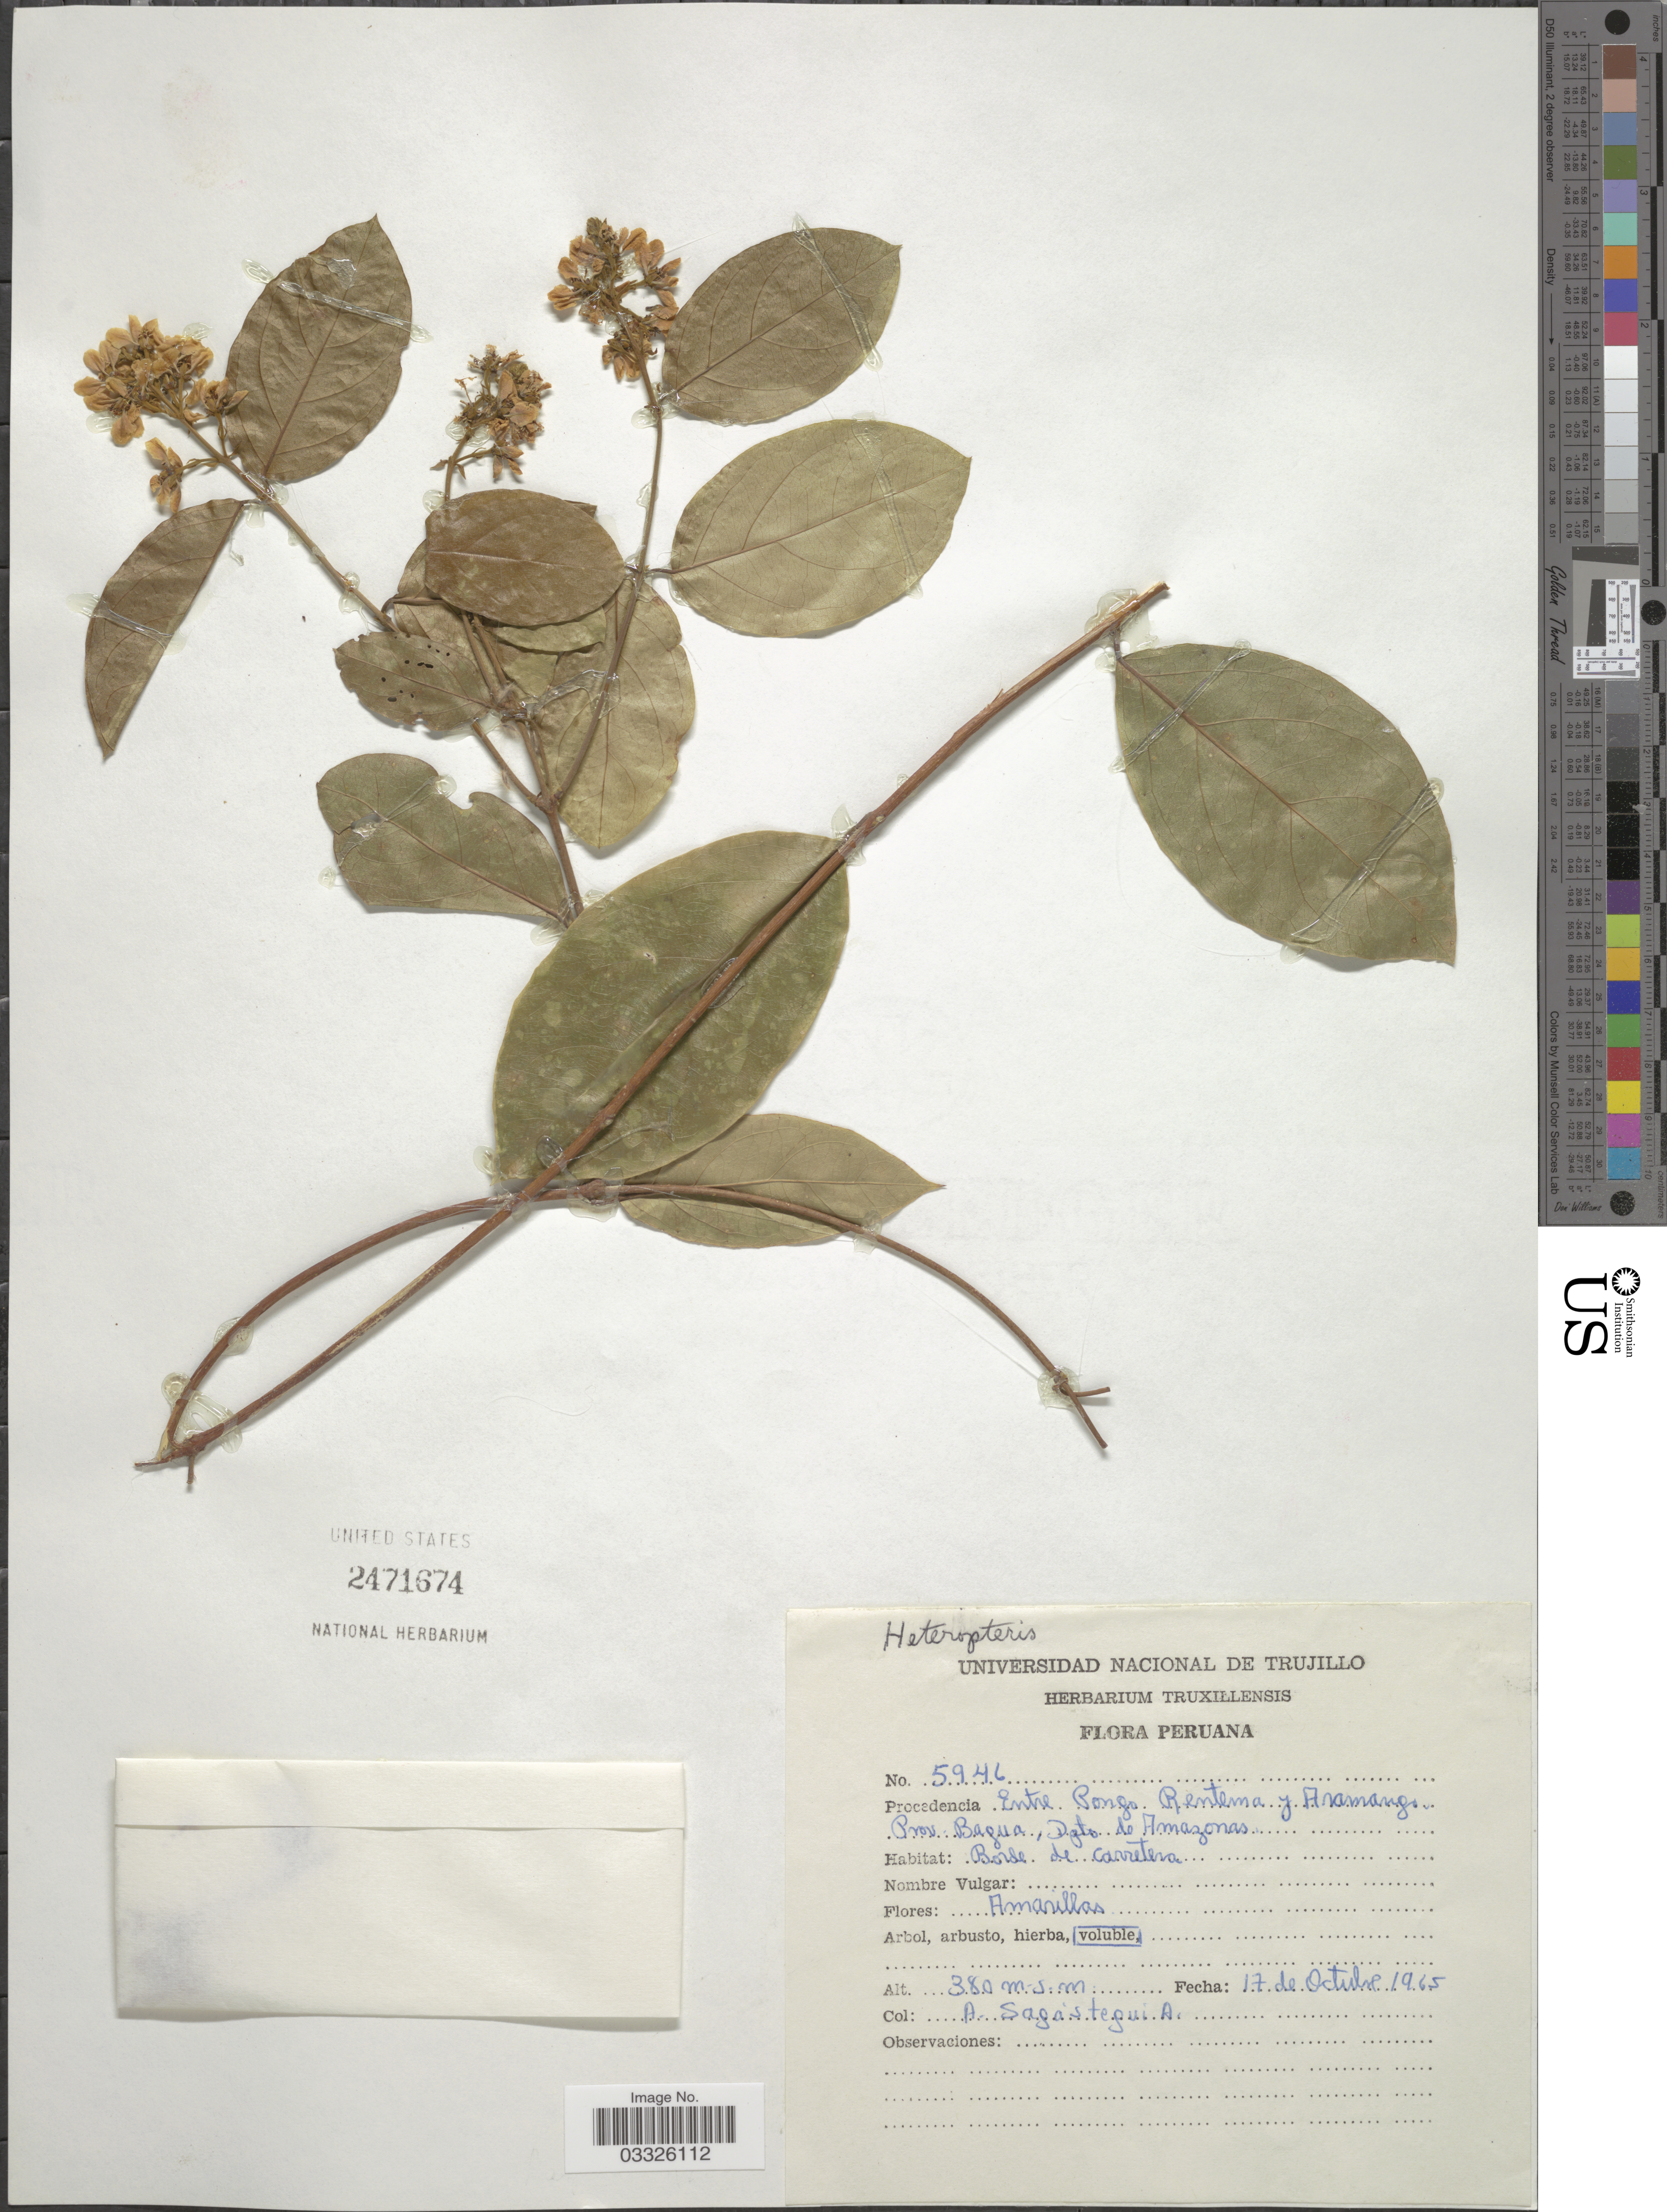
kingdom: Plantae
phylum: Tracheophyta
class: Magnoliopsida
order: Malpighiales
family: Malpighiaceae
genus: Heteropterys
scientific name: Heteropterys sp.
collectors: A. Sagástegui A.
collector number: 5946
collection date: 1915-10-17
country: Peru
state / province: Amazonas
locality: Procedencia Entre Pongo Rentema y Aramango. Prov. Bagua, Dpto. de Amazonas.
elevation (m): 380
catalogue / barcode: US 2471674